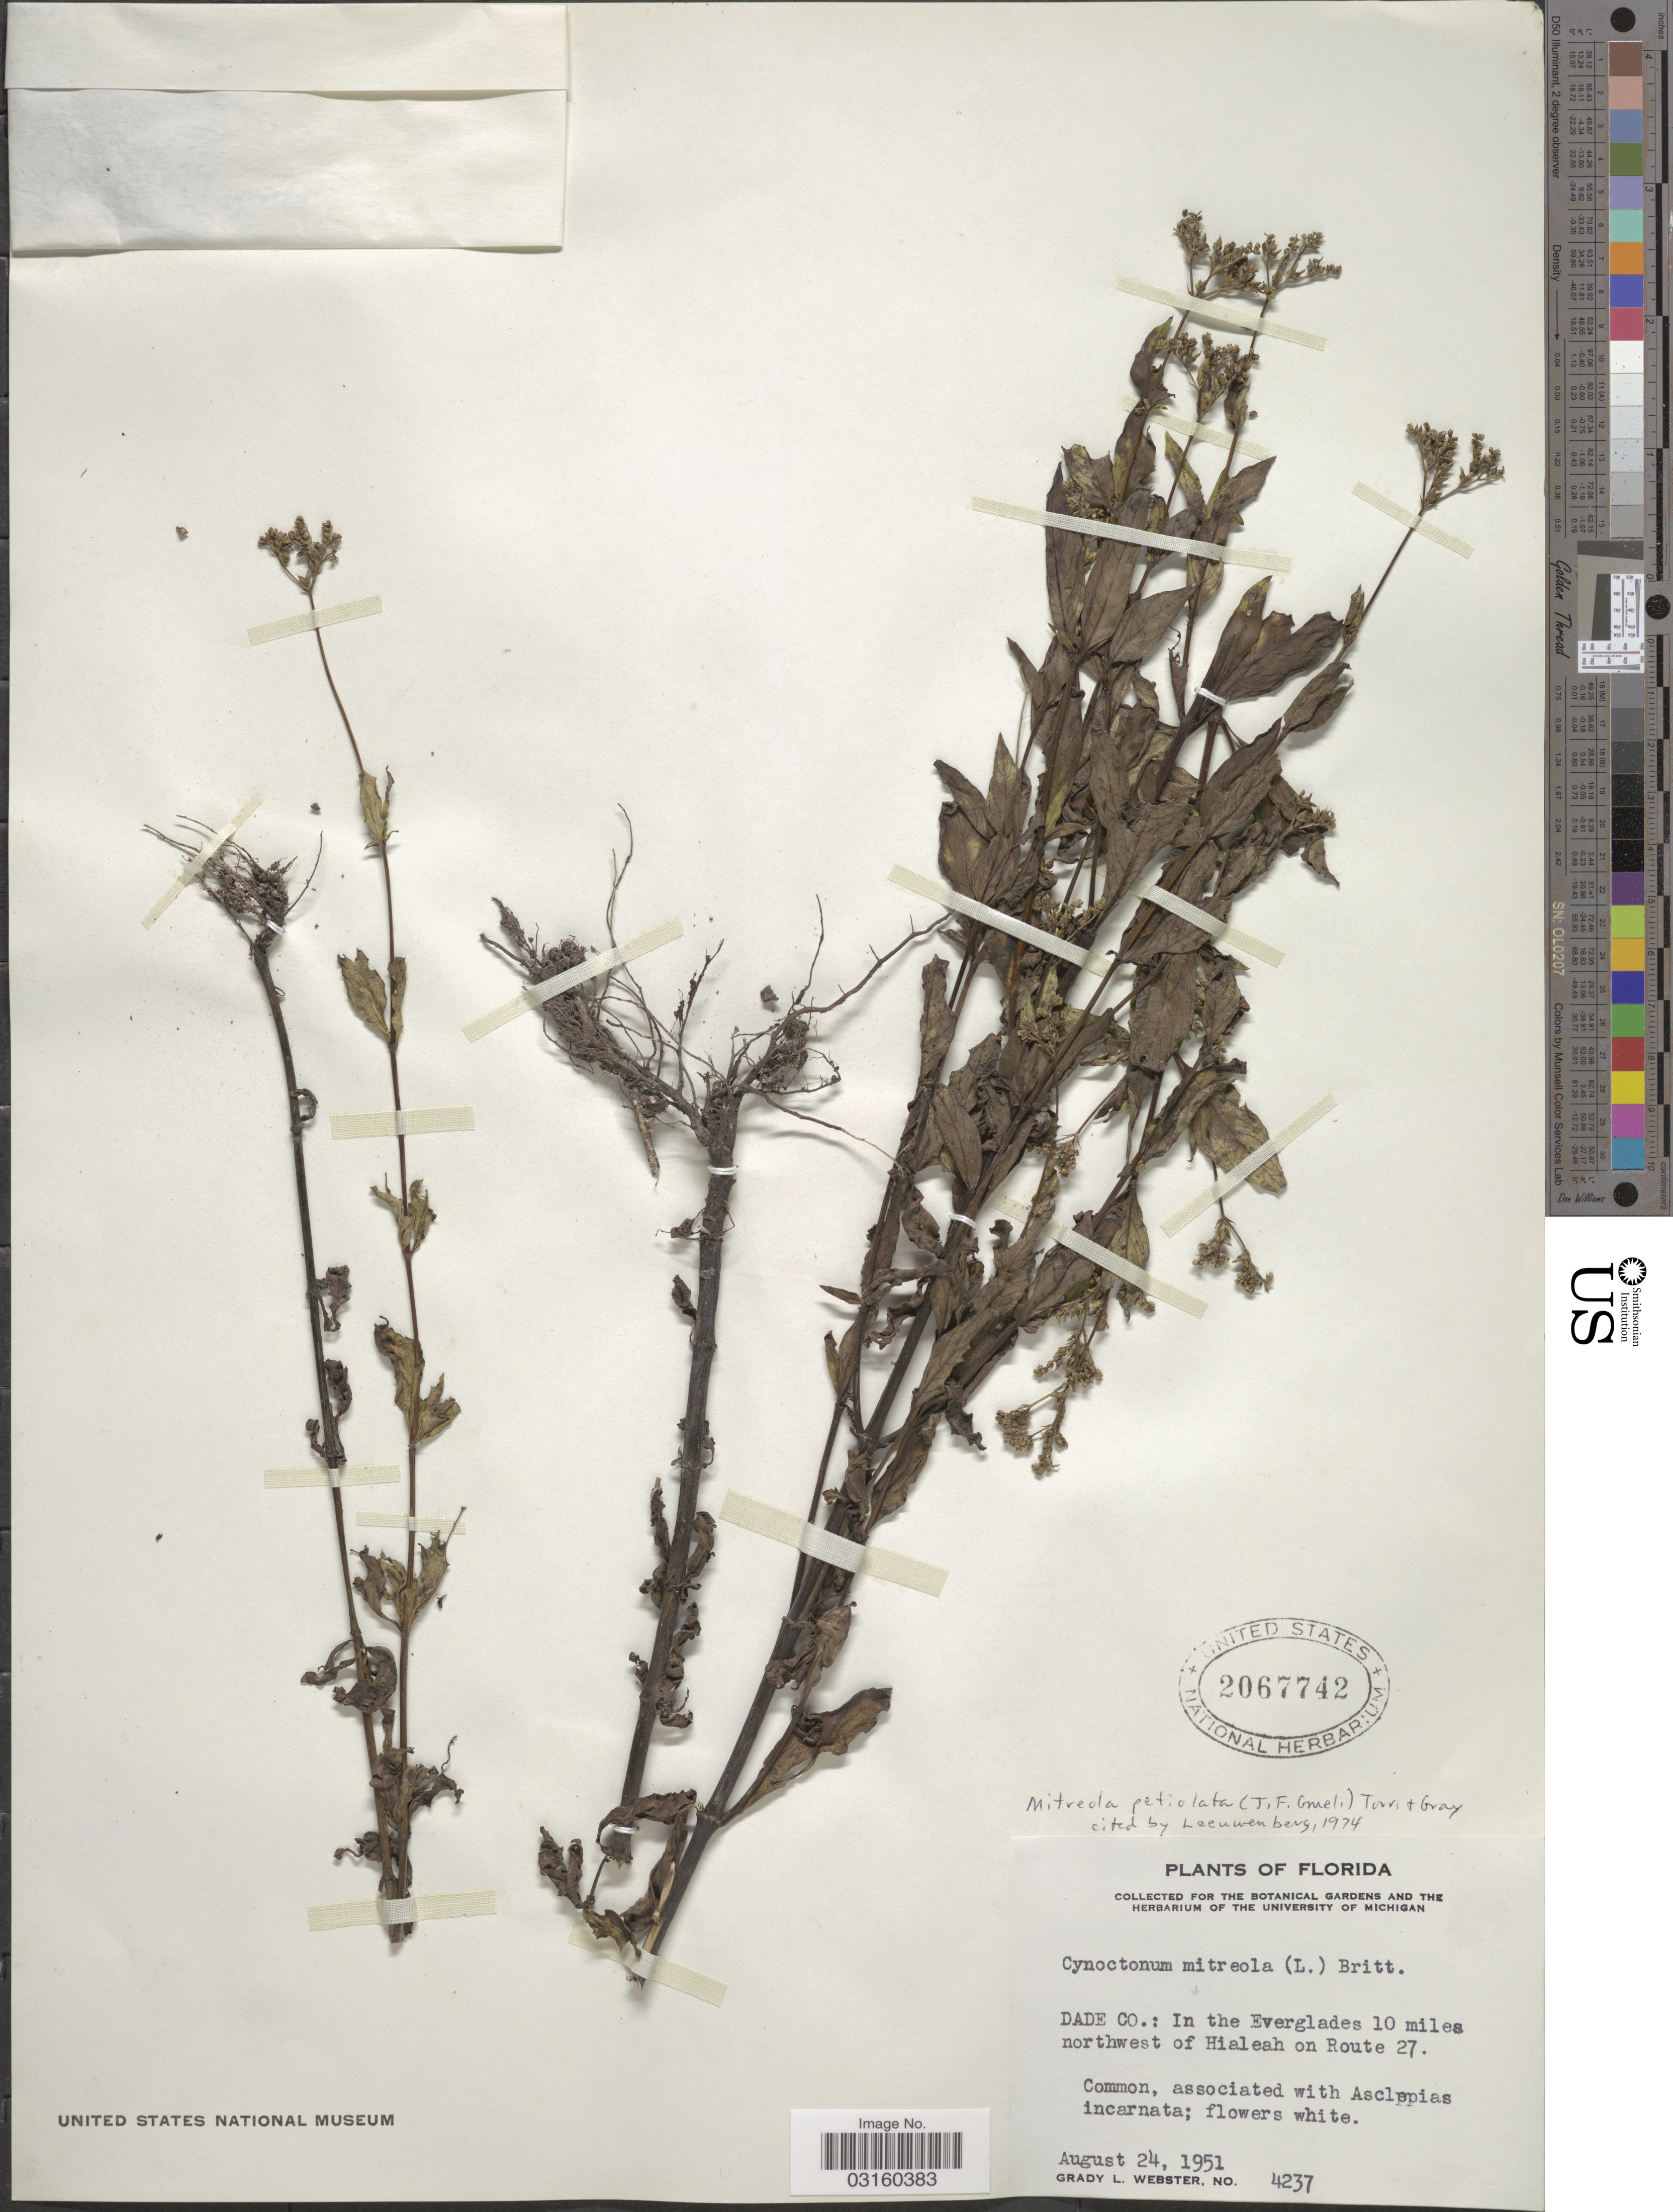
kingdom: Plantae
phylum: Tracheophyta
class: Magnoliopsida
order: Gentianales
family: Loganiaceae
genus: Mitreola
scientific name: Mitreola petiolata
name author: (J.F. Gmel.) Torr. & A. Gray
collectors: G. L. Webster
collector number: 4237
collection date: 1951-08-24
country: United States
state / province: Florida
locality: Dade Co.: In the Everglades 10 miles northwest of Hialeah on Route 27.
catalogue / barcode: US 2067742